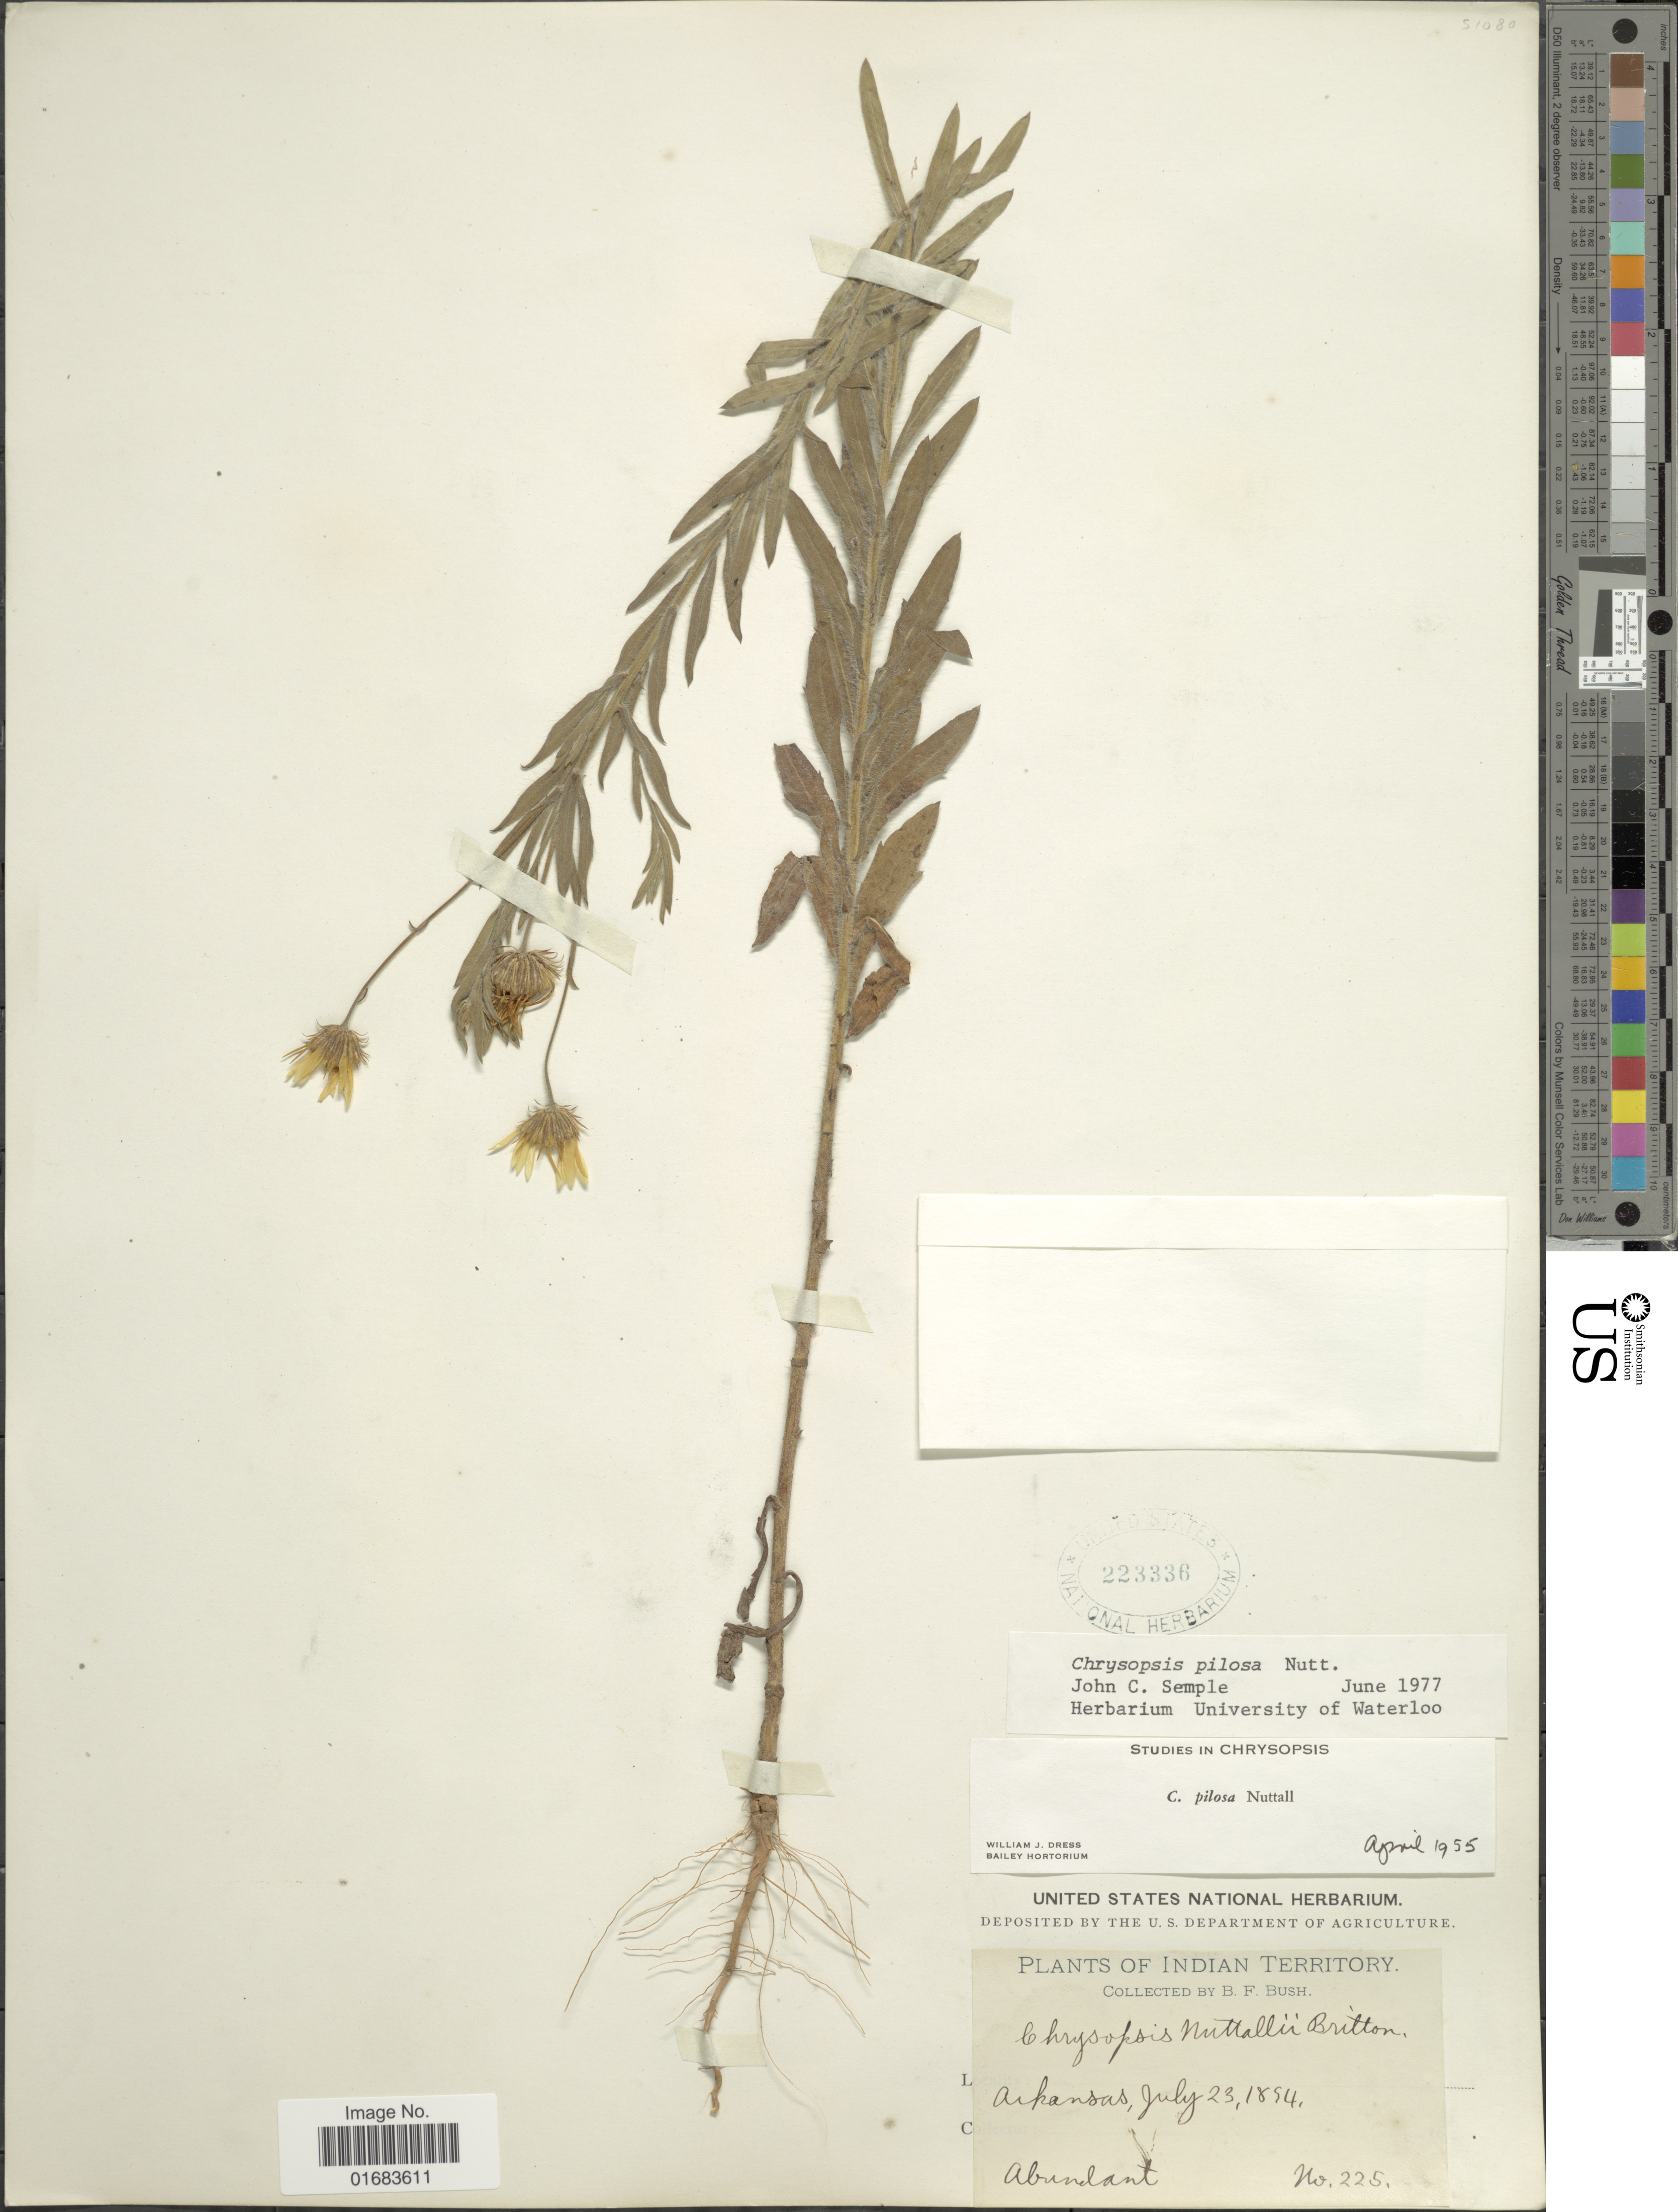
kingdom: Plantae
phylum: Tracheophyta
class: Magnoliopsida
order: Asterales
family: Asteraceae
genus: Chrysopsis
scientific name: Chrysopsis pilosa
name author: Nutt.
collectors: B. F. Bush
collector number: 225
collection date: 1894-07-23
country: United States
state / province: Arkansas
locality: Indian Territory.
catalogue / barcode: US 223336